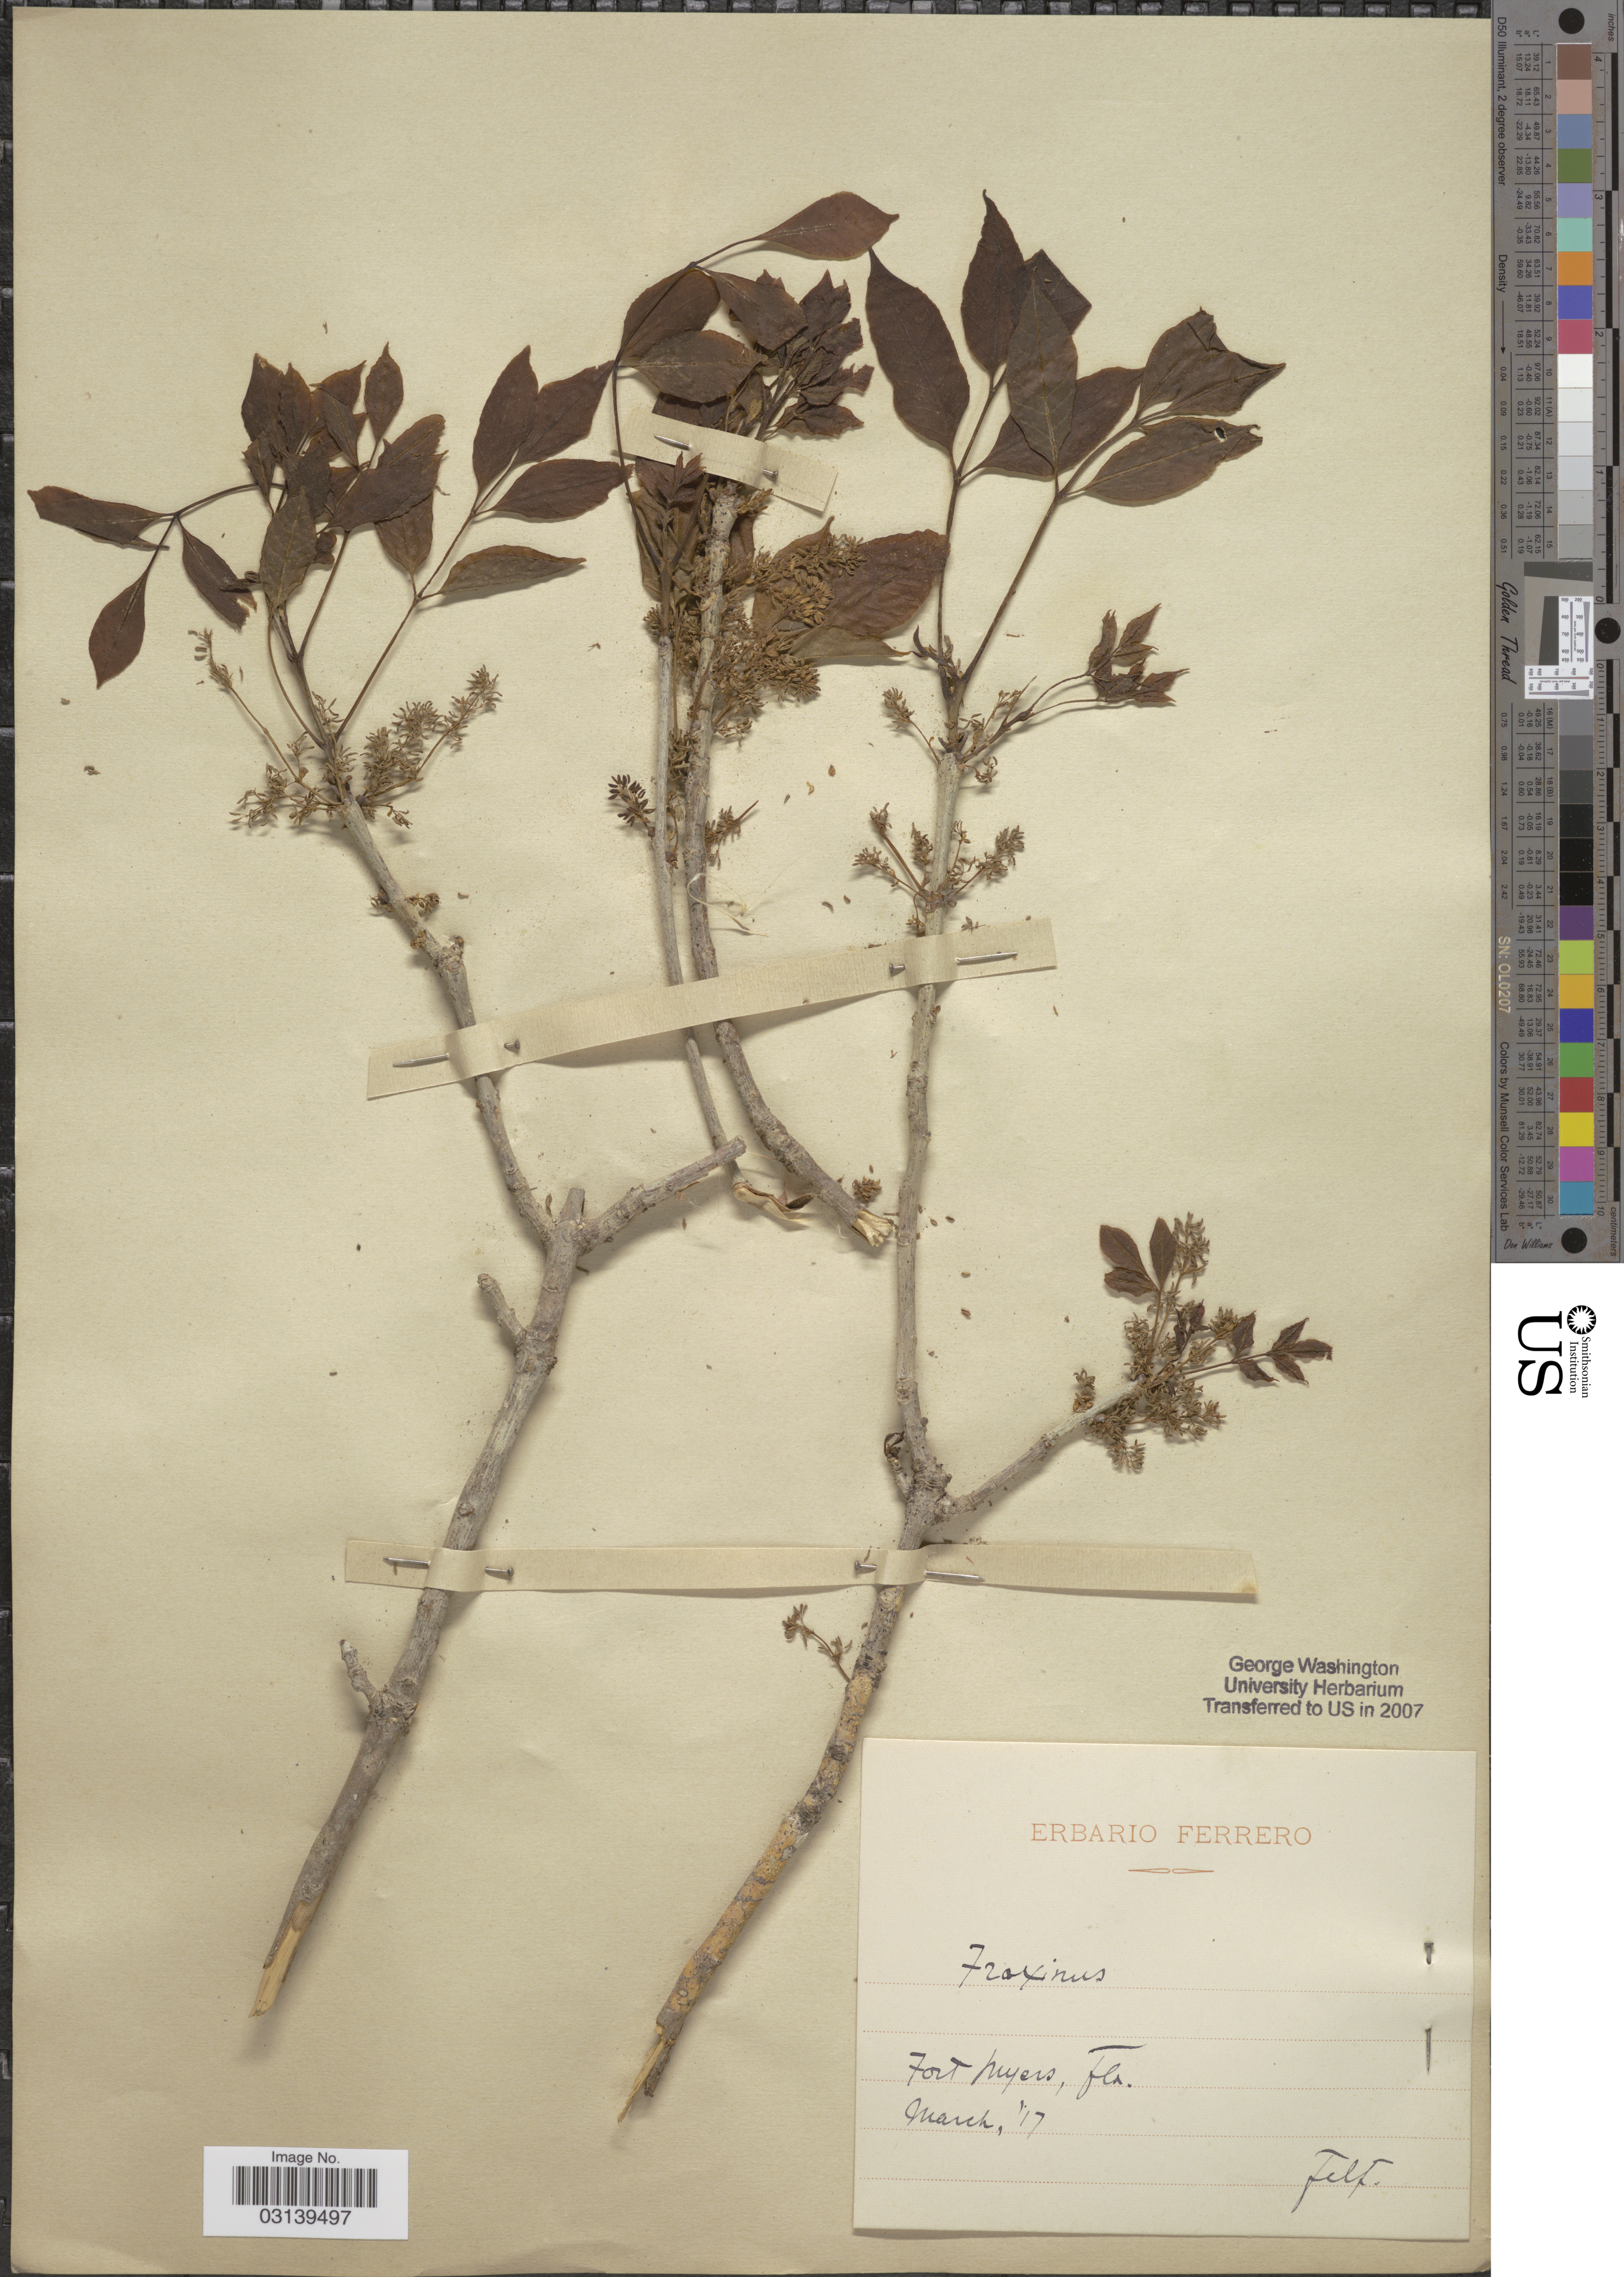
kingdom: Plantae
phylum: Tracheophyta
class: Magnoliopsida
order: Lamiales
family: Oleaceae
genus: Fraxinus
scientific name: Fraxinus caroliniana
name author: Mill.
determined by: Strong, Mark T., (BOT), Smithsonian Institution - National Museum of Natural History (UNITED STATES)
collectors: ex herb. Ferrero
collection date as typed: Transcribed d/m/y: /3/17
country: United States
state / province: Florida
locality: Fort Myers.